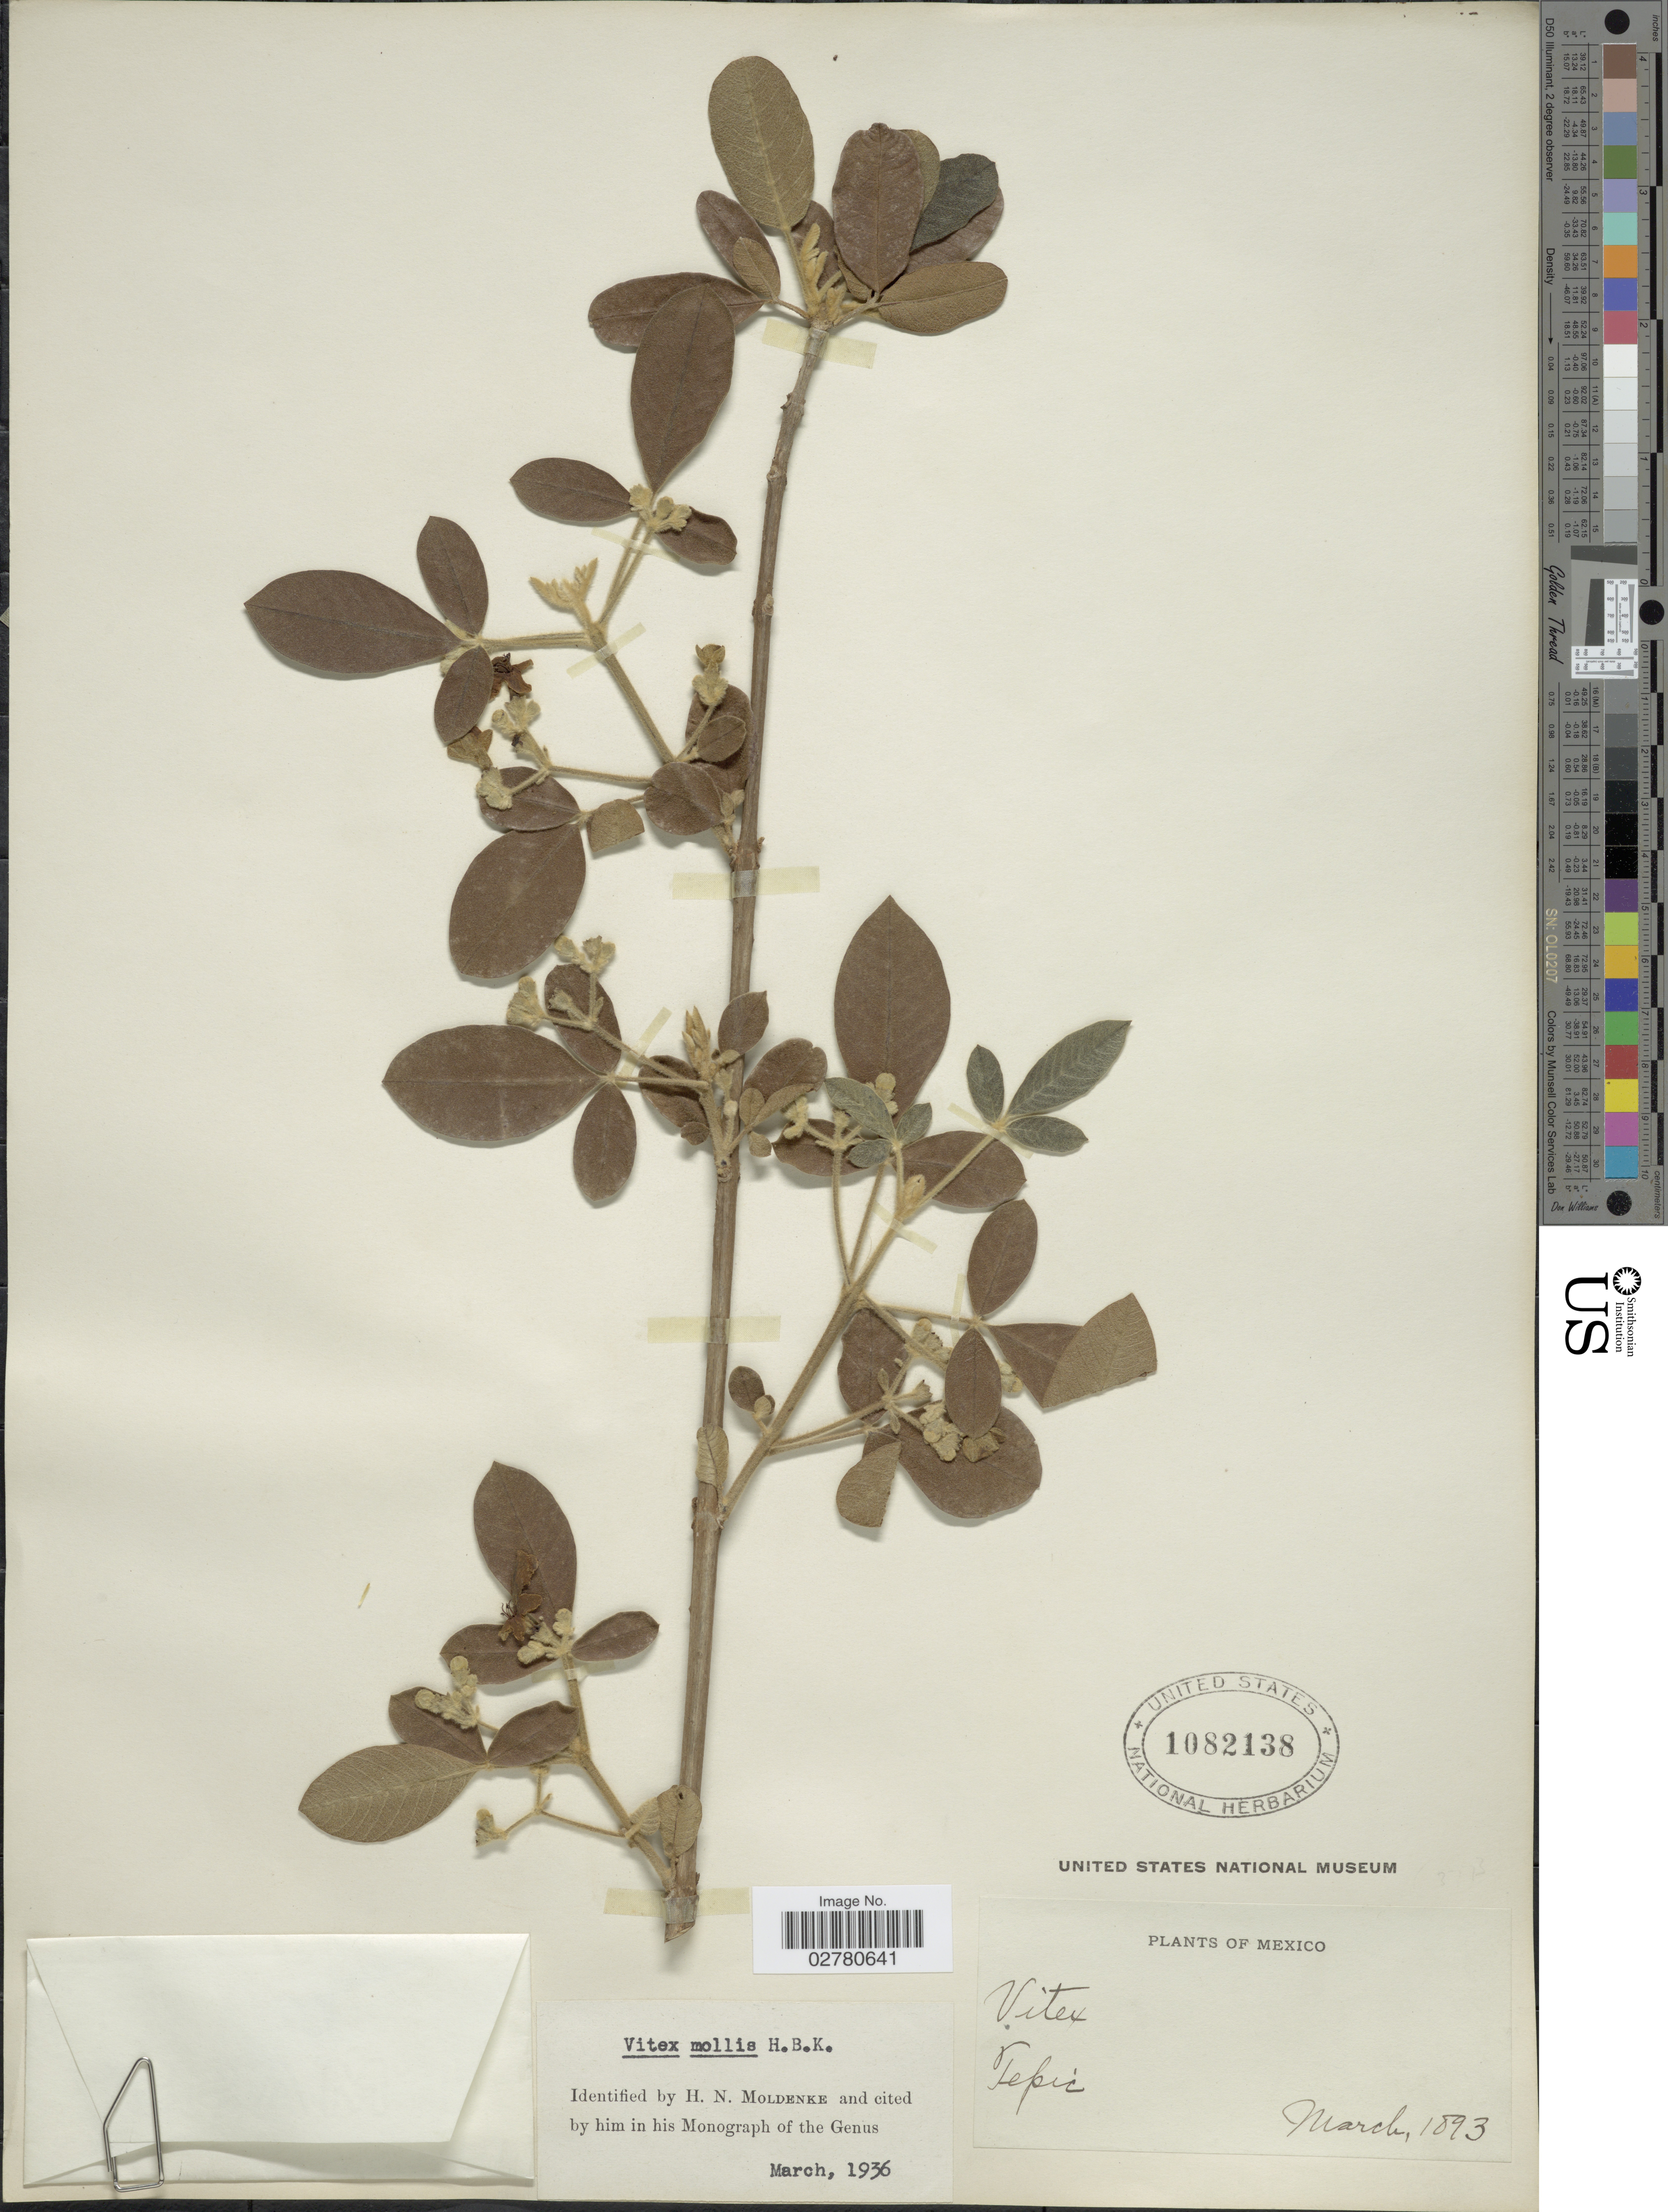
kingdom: Plantae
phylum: Tracheophyta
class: Magnoliopsida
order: Lamiales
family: Lamiaceae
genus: Vitex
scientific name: Vitex mollis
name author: Kunth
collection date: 1893-03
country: Mexico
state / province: Nayarit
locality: Tepic.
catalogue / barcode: US 1082138